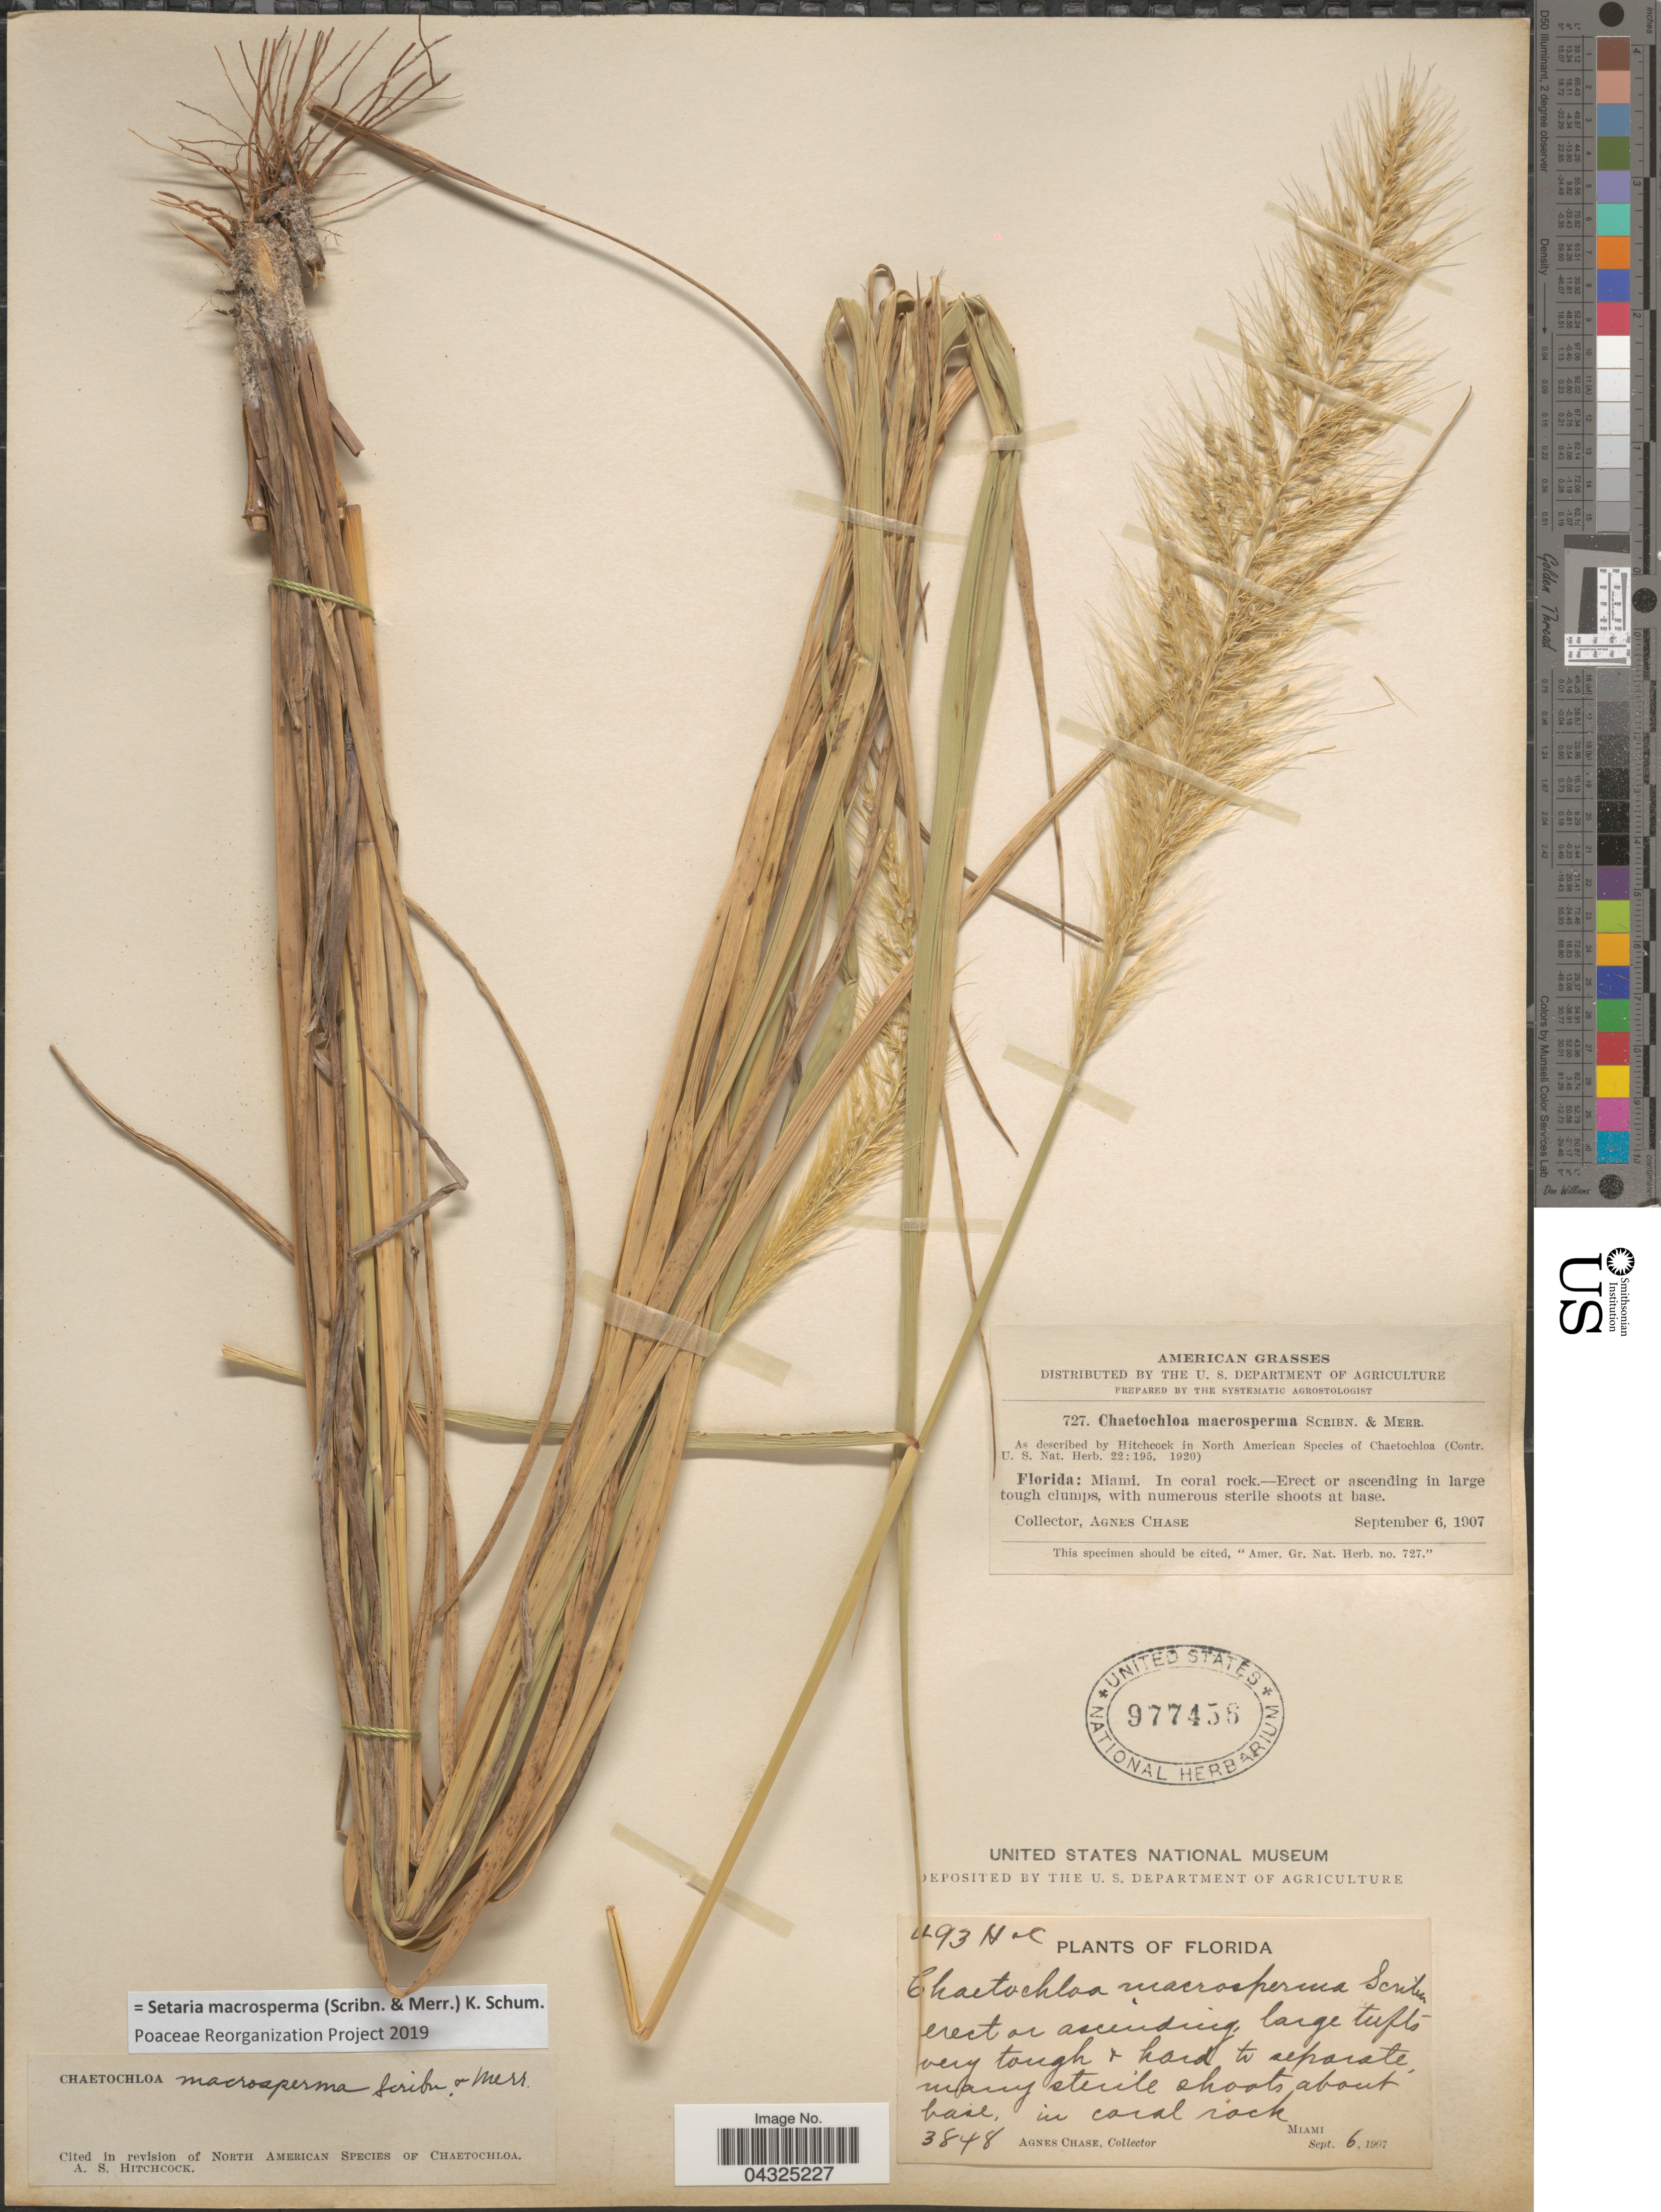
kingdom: Plantae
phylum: Tracheophyta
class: Liliopsida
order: Poales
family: Poaceae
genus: Setaria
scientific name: Setaria macrosperma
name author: (Scribn. & Merr.) K. Schum.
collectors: A. Chase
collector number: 3848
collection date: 1907-09-06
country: United States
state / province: Florida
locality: Miami.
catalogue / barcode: US 977456